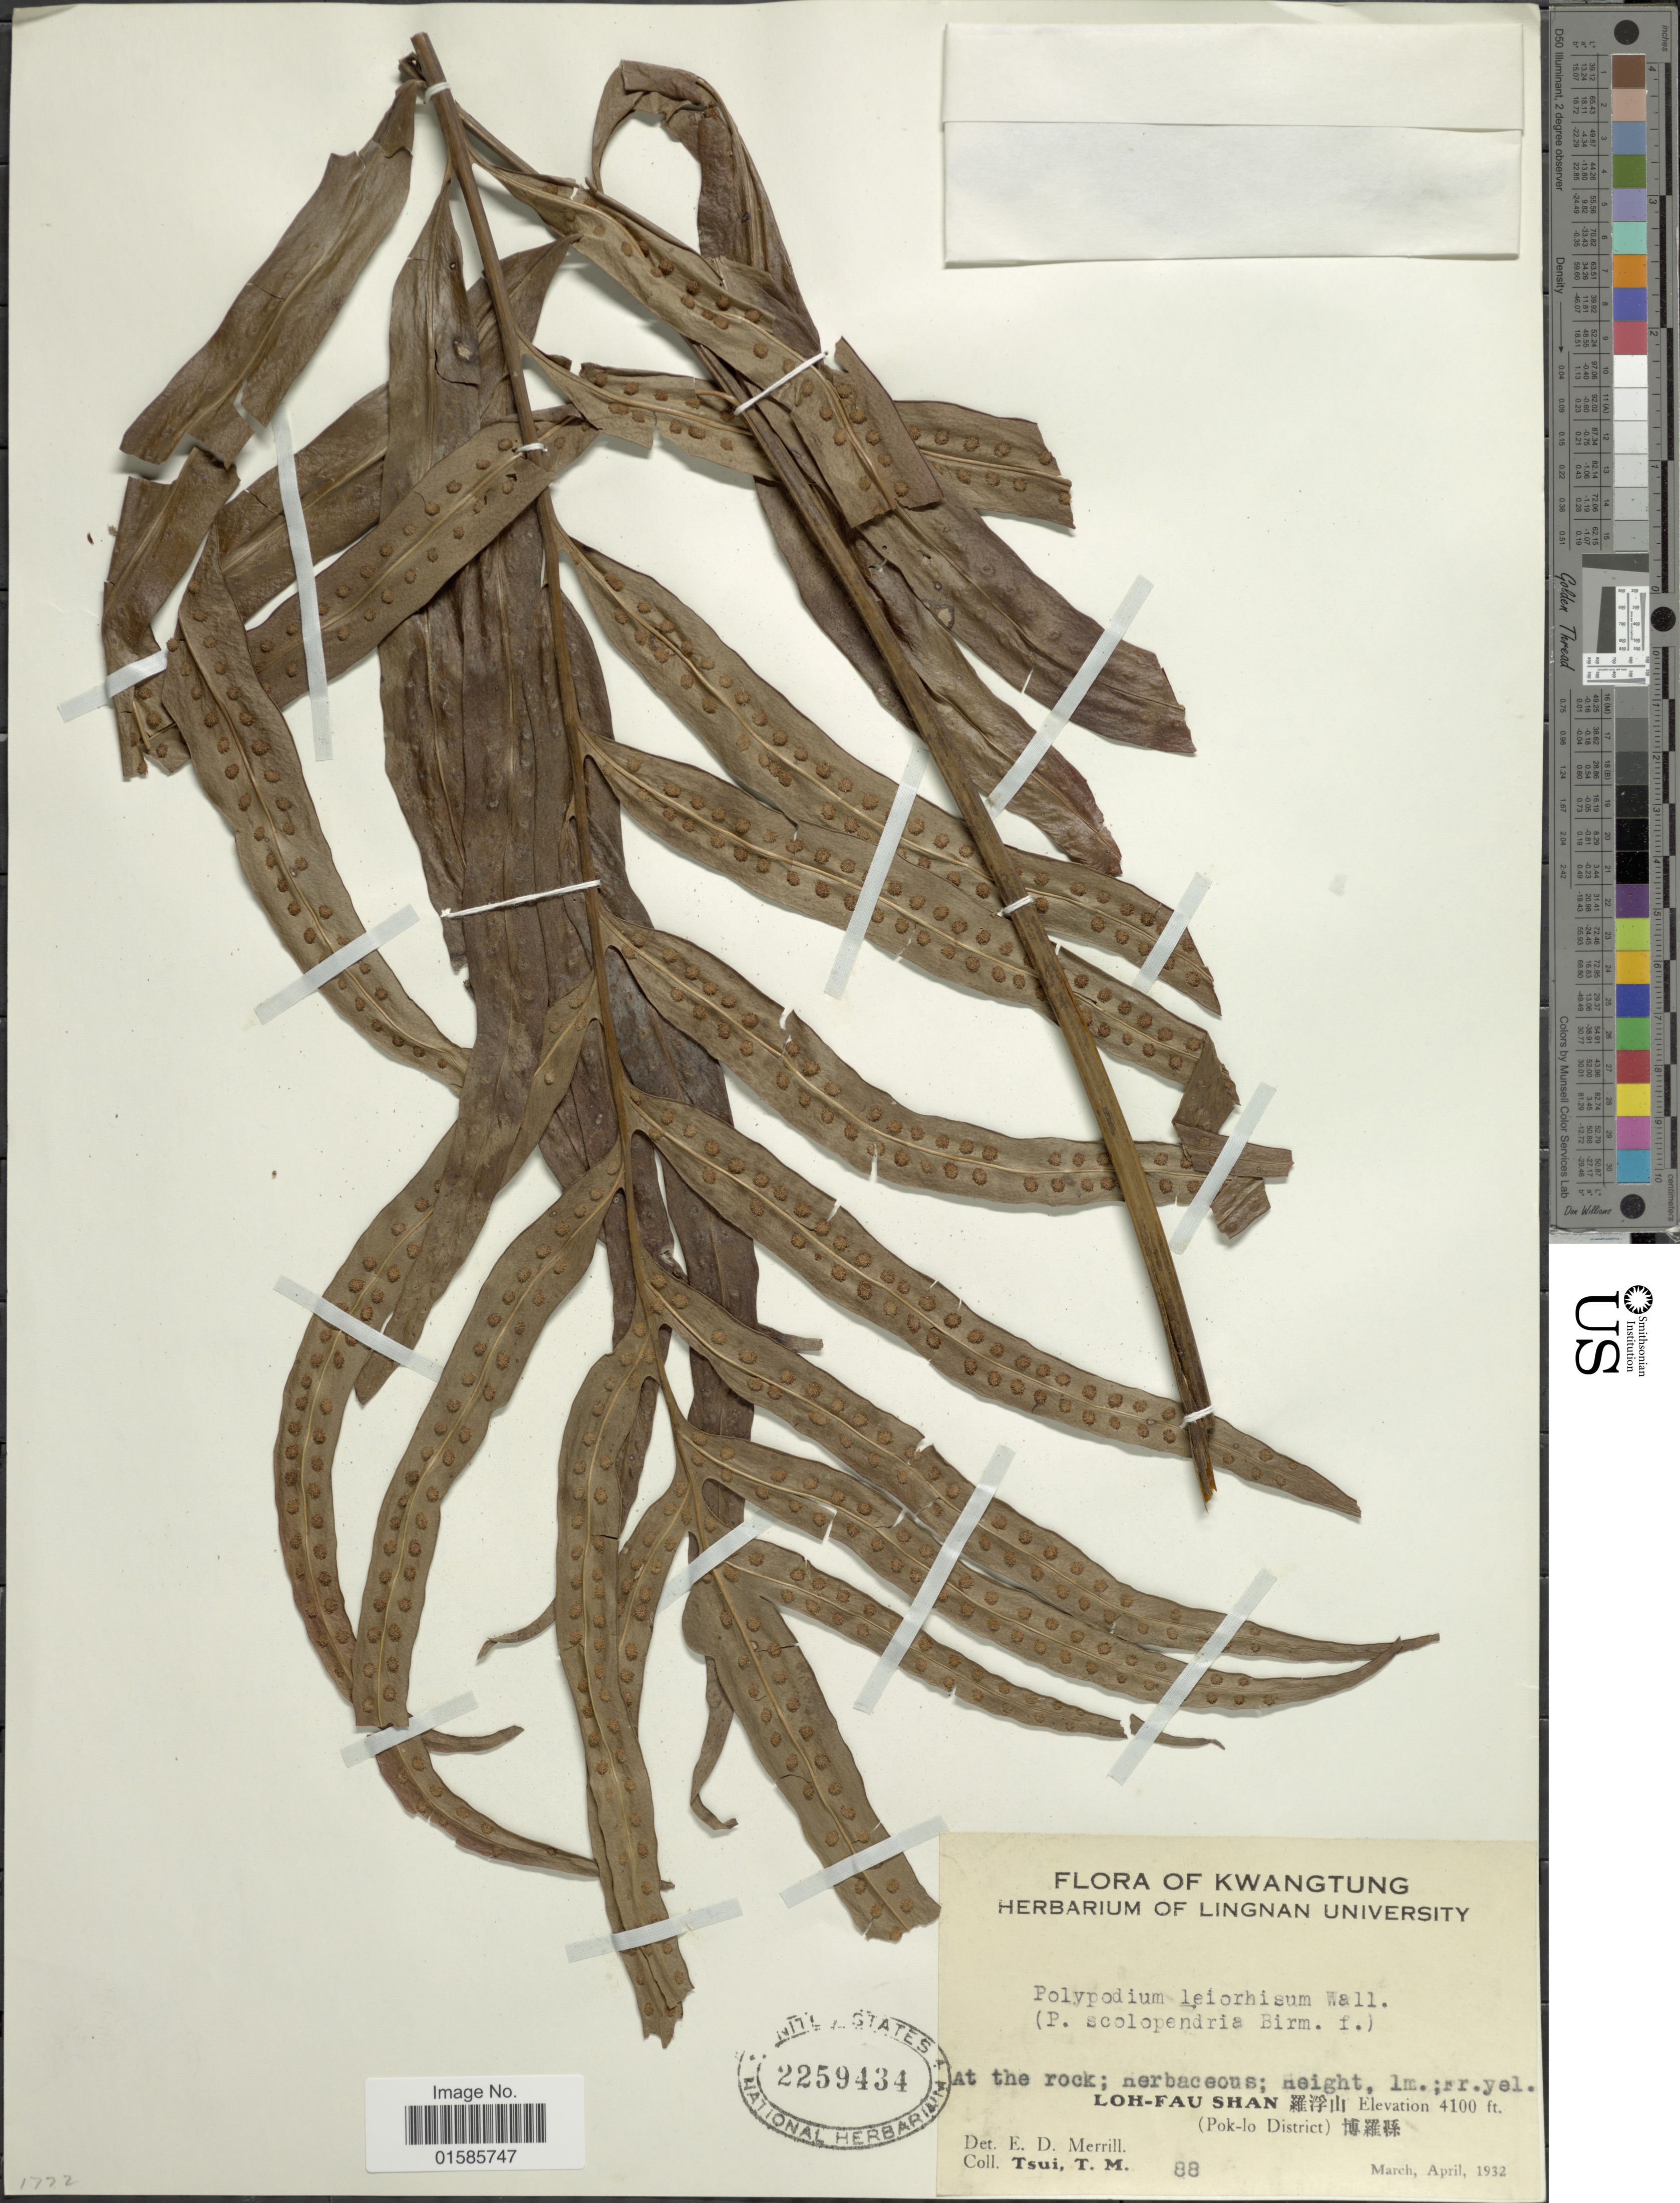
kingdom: Plantae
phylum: Tracheophyta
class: Polypodiopsida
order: Polypodiales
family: Polypodiaceae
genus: Microsorum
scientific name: Microsorum longissimum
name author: Fée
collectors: T. Tsui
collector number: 88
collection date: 1932-03/1932-04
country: China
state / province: Guangdong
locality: Kwatung,Loh-Fau Shan (Pok-lo District)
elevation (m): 1250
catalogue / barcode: US 2259434